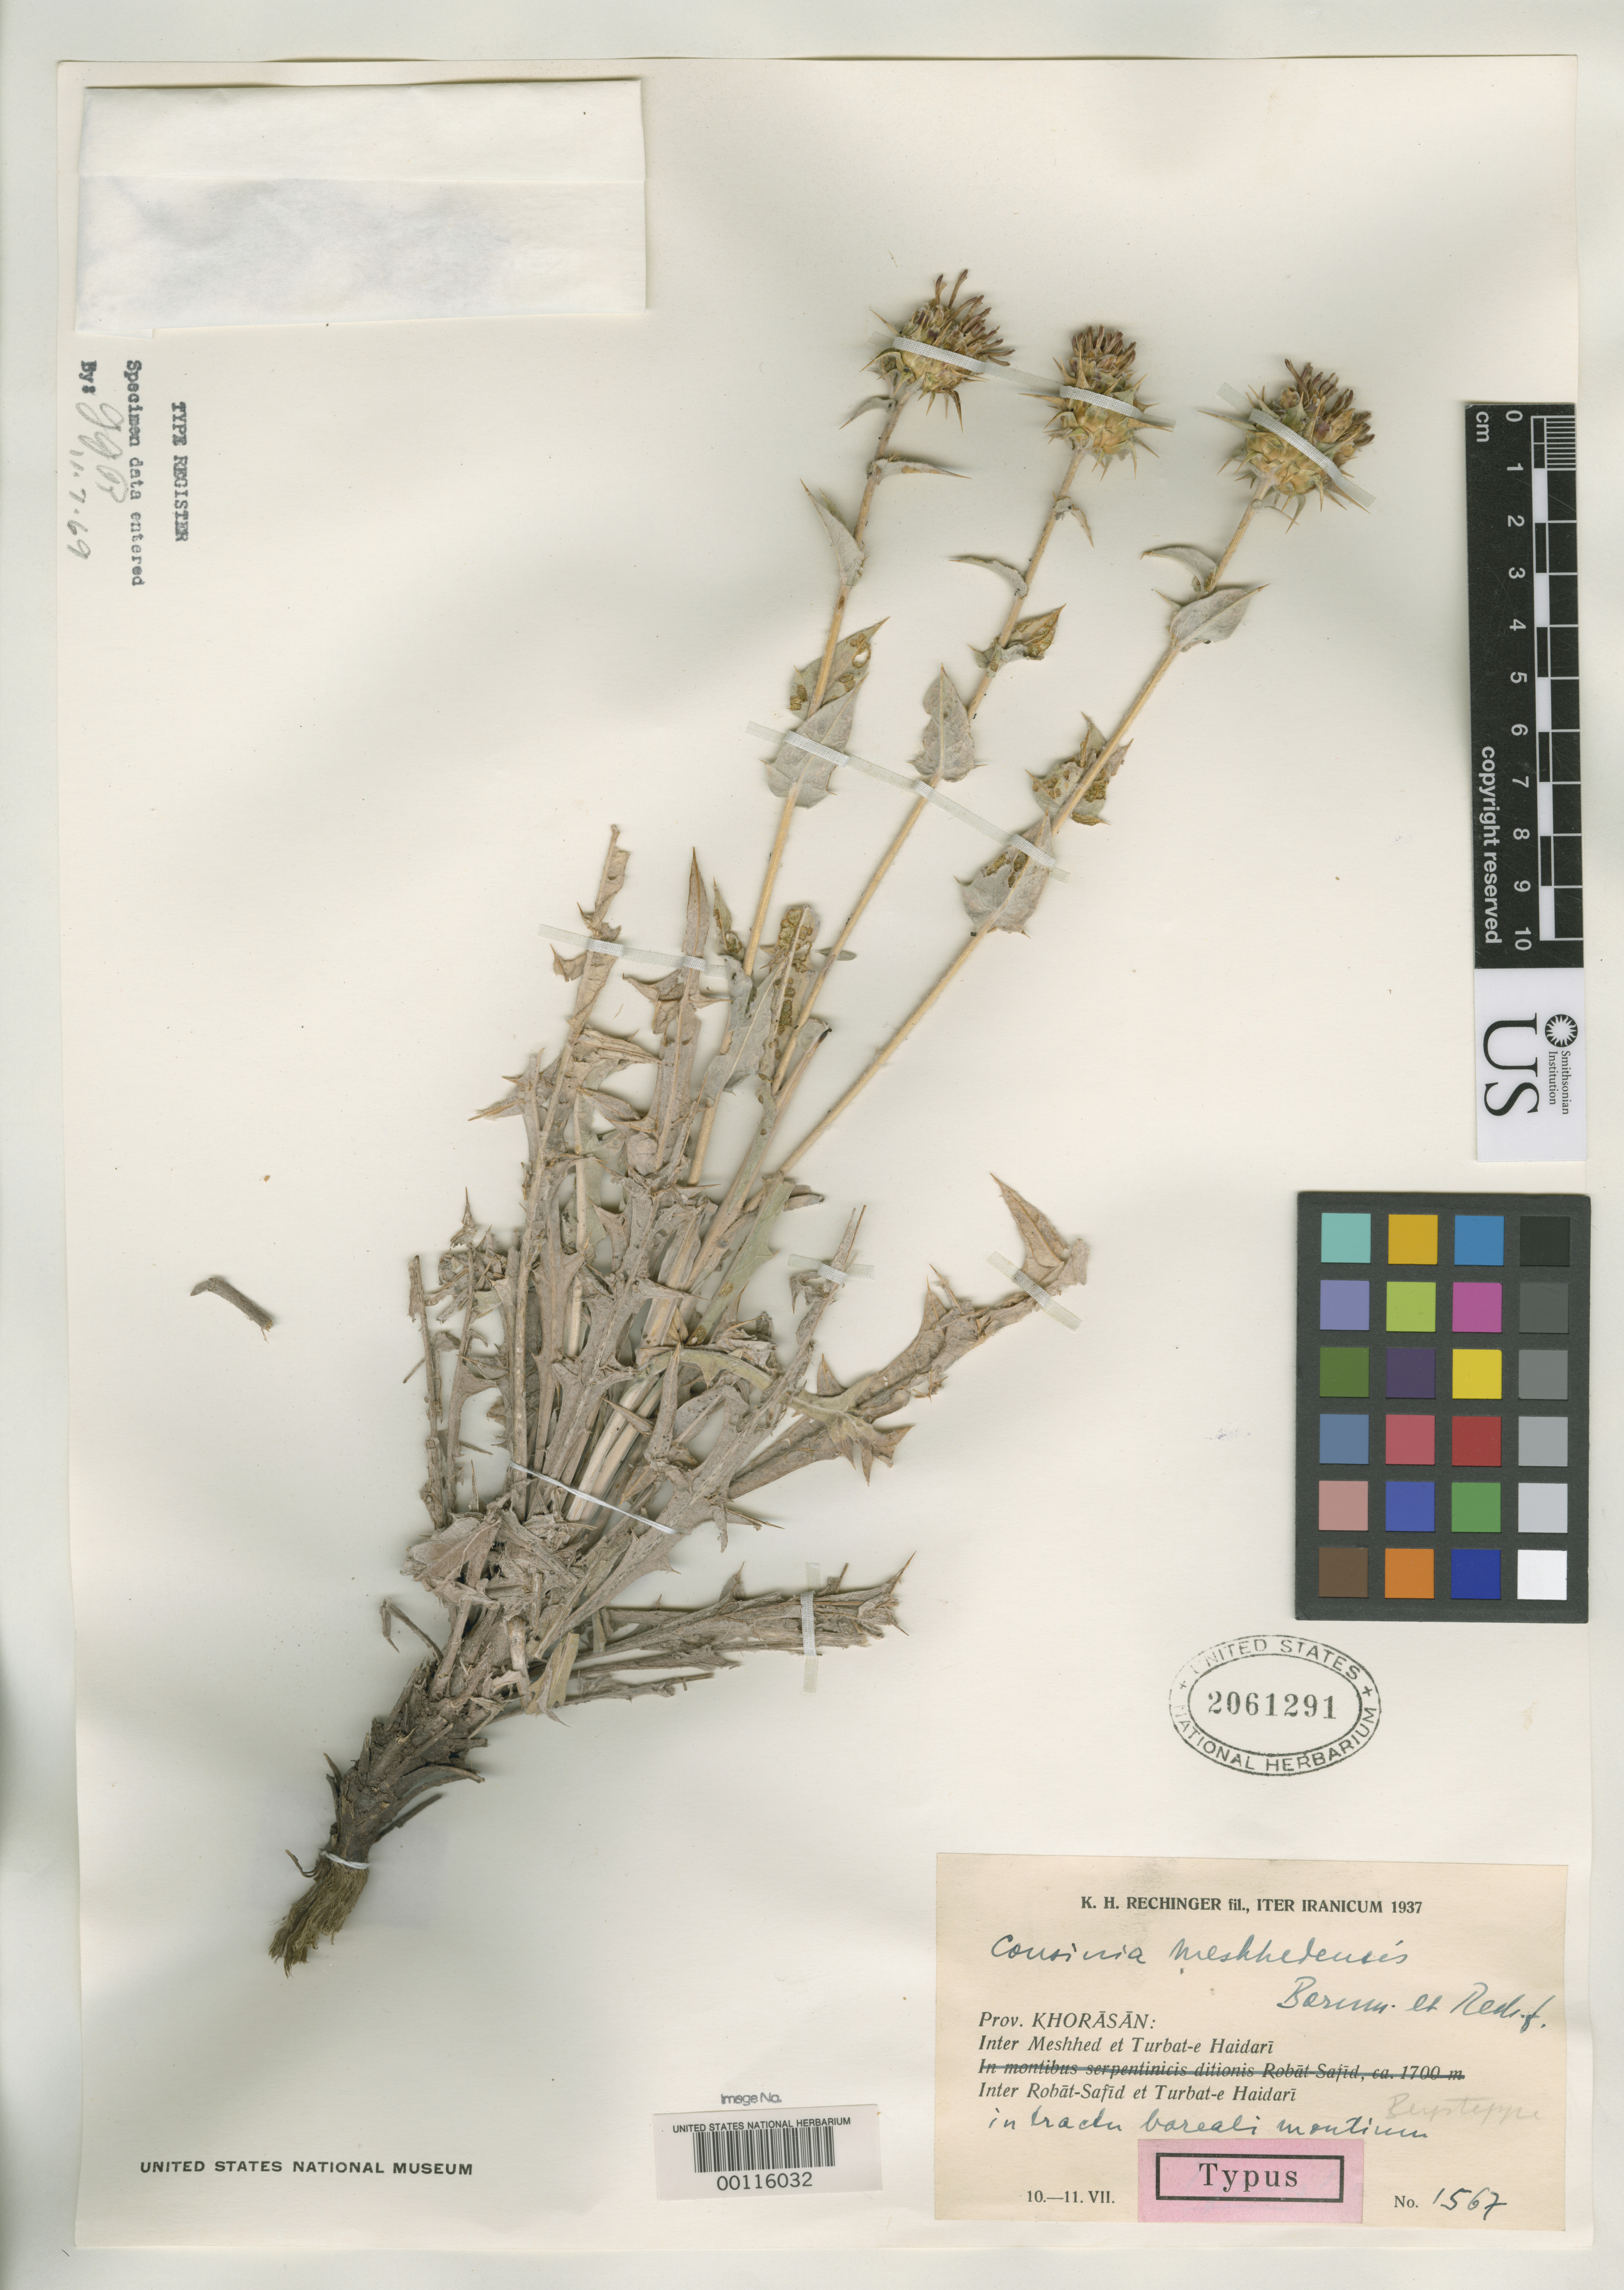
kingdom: Plantae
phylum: Tracheophyta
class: Magnoliopsida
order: Asterales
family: Asteraceae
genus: Cousinia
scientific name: Cousinia meshhedensis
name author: Bornm. & Rech. f.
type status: Isosyntype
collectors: K. H. Rechinger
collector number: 1567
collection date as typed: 10 Jul 1937 to 11 Jul 1937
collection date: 1937-07-10/1937-07-11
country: Iran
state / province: Khorasan [obsolete]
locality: Between Meshhed and Turbat-e Haidari.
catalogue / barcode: US 2061291